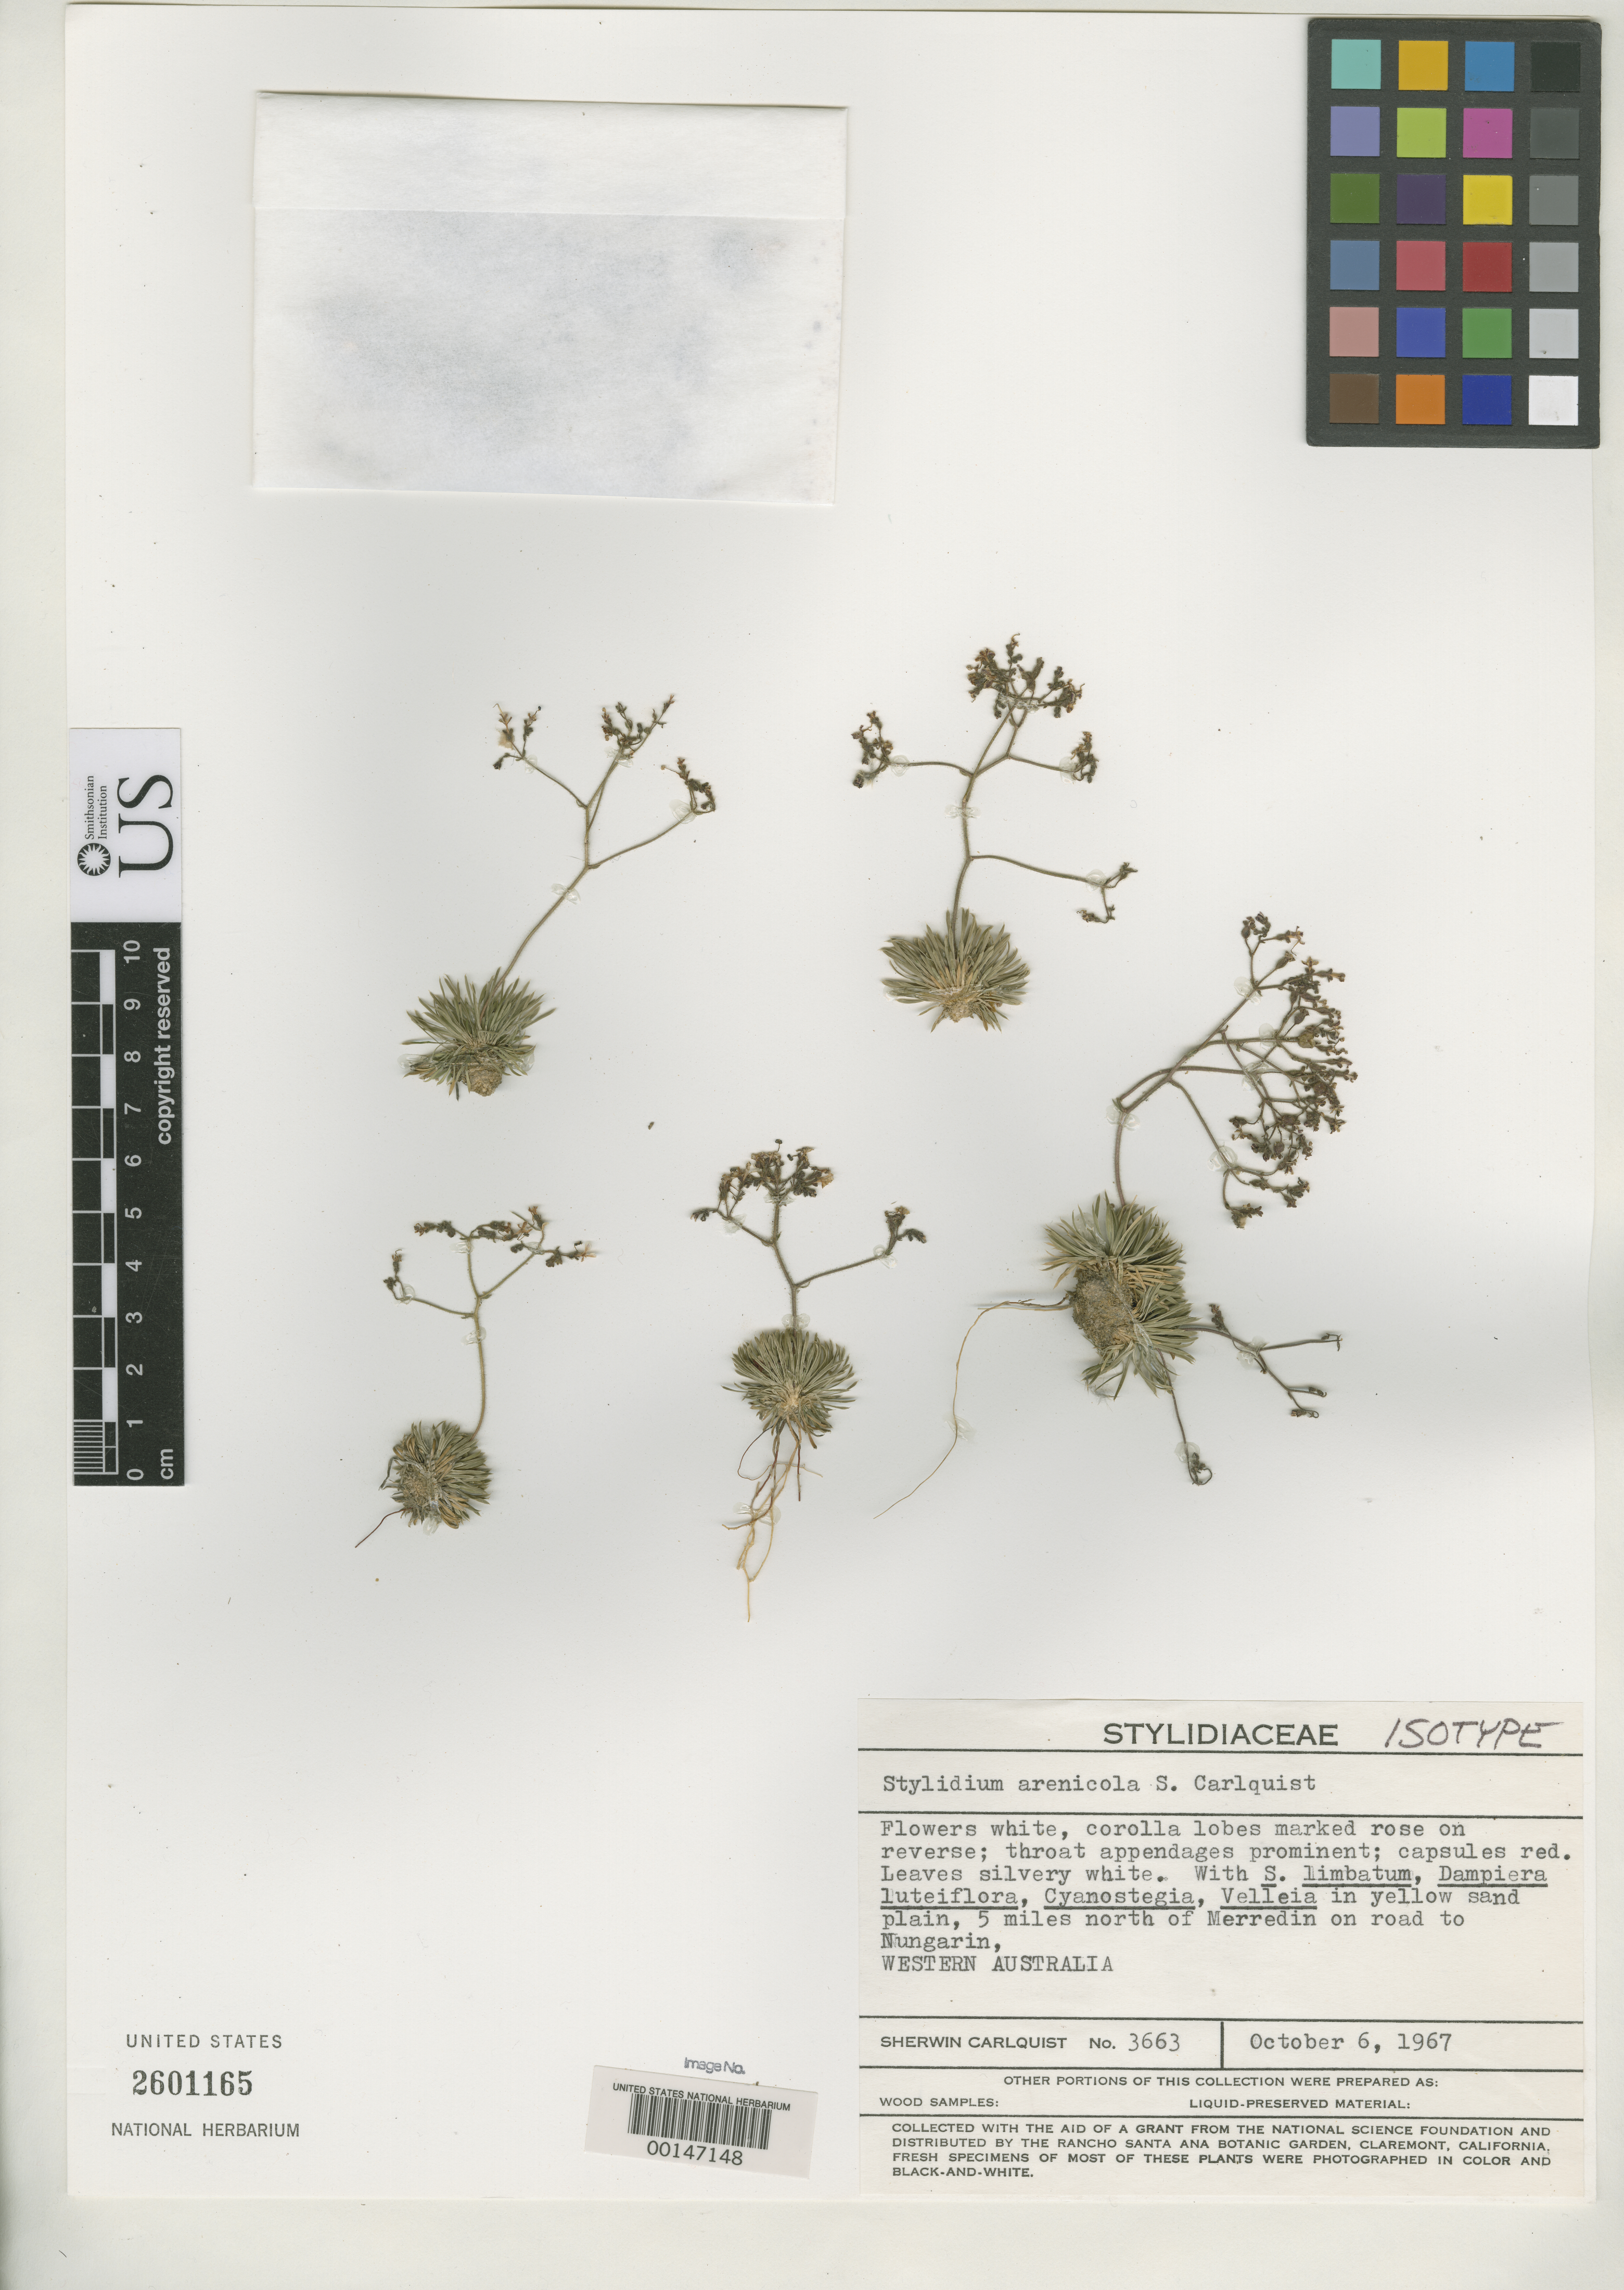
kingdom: Plantae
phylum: Tracheophyta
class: Magnoliopsida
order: Asterales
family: Stylidiaceae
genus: Stylidium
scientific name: Stylidium arenicola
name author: Carlquist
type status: Isotype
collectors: S. Carlquist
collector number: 3663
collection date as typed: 06 Oct 1967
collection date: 1967-10-06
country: Australia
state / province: Western Australia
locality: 5 miles N of Merredin on road to Nungarin.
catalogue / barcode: US 2601165